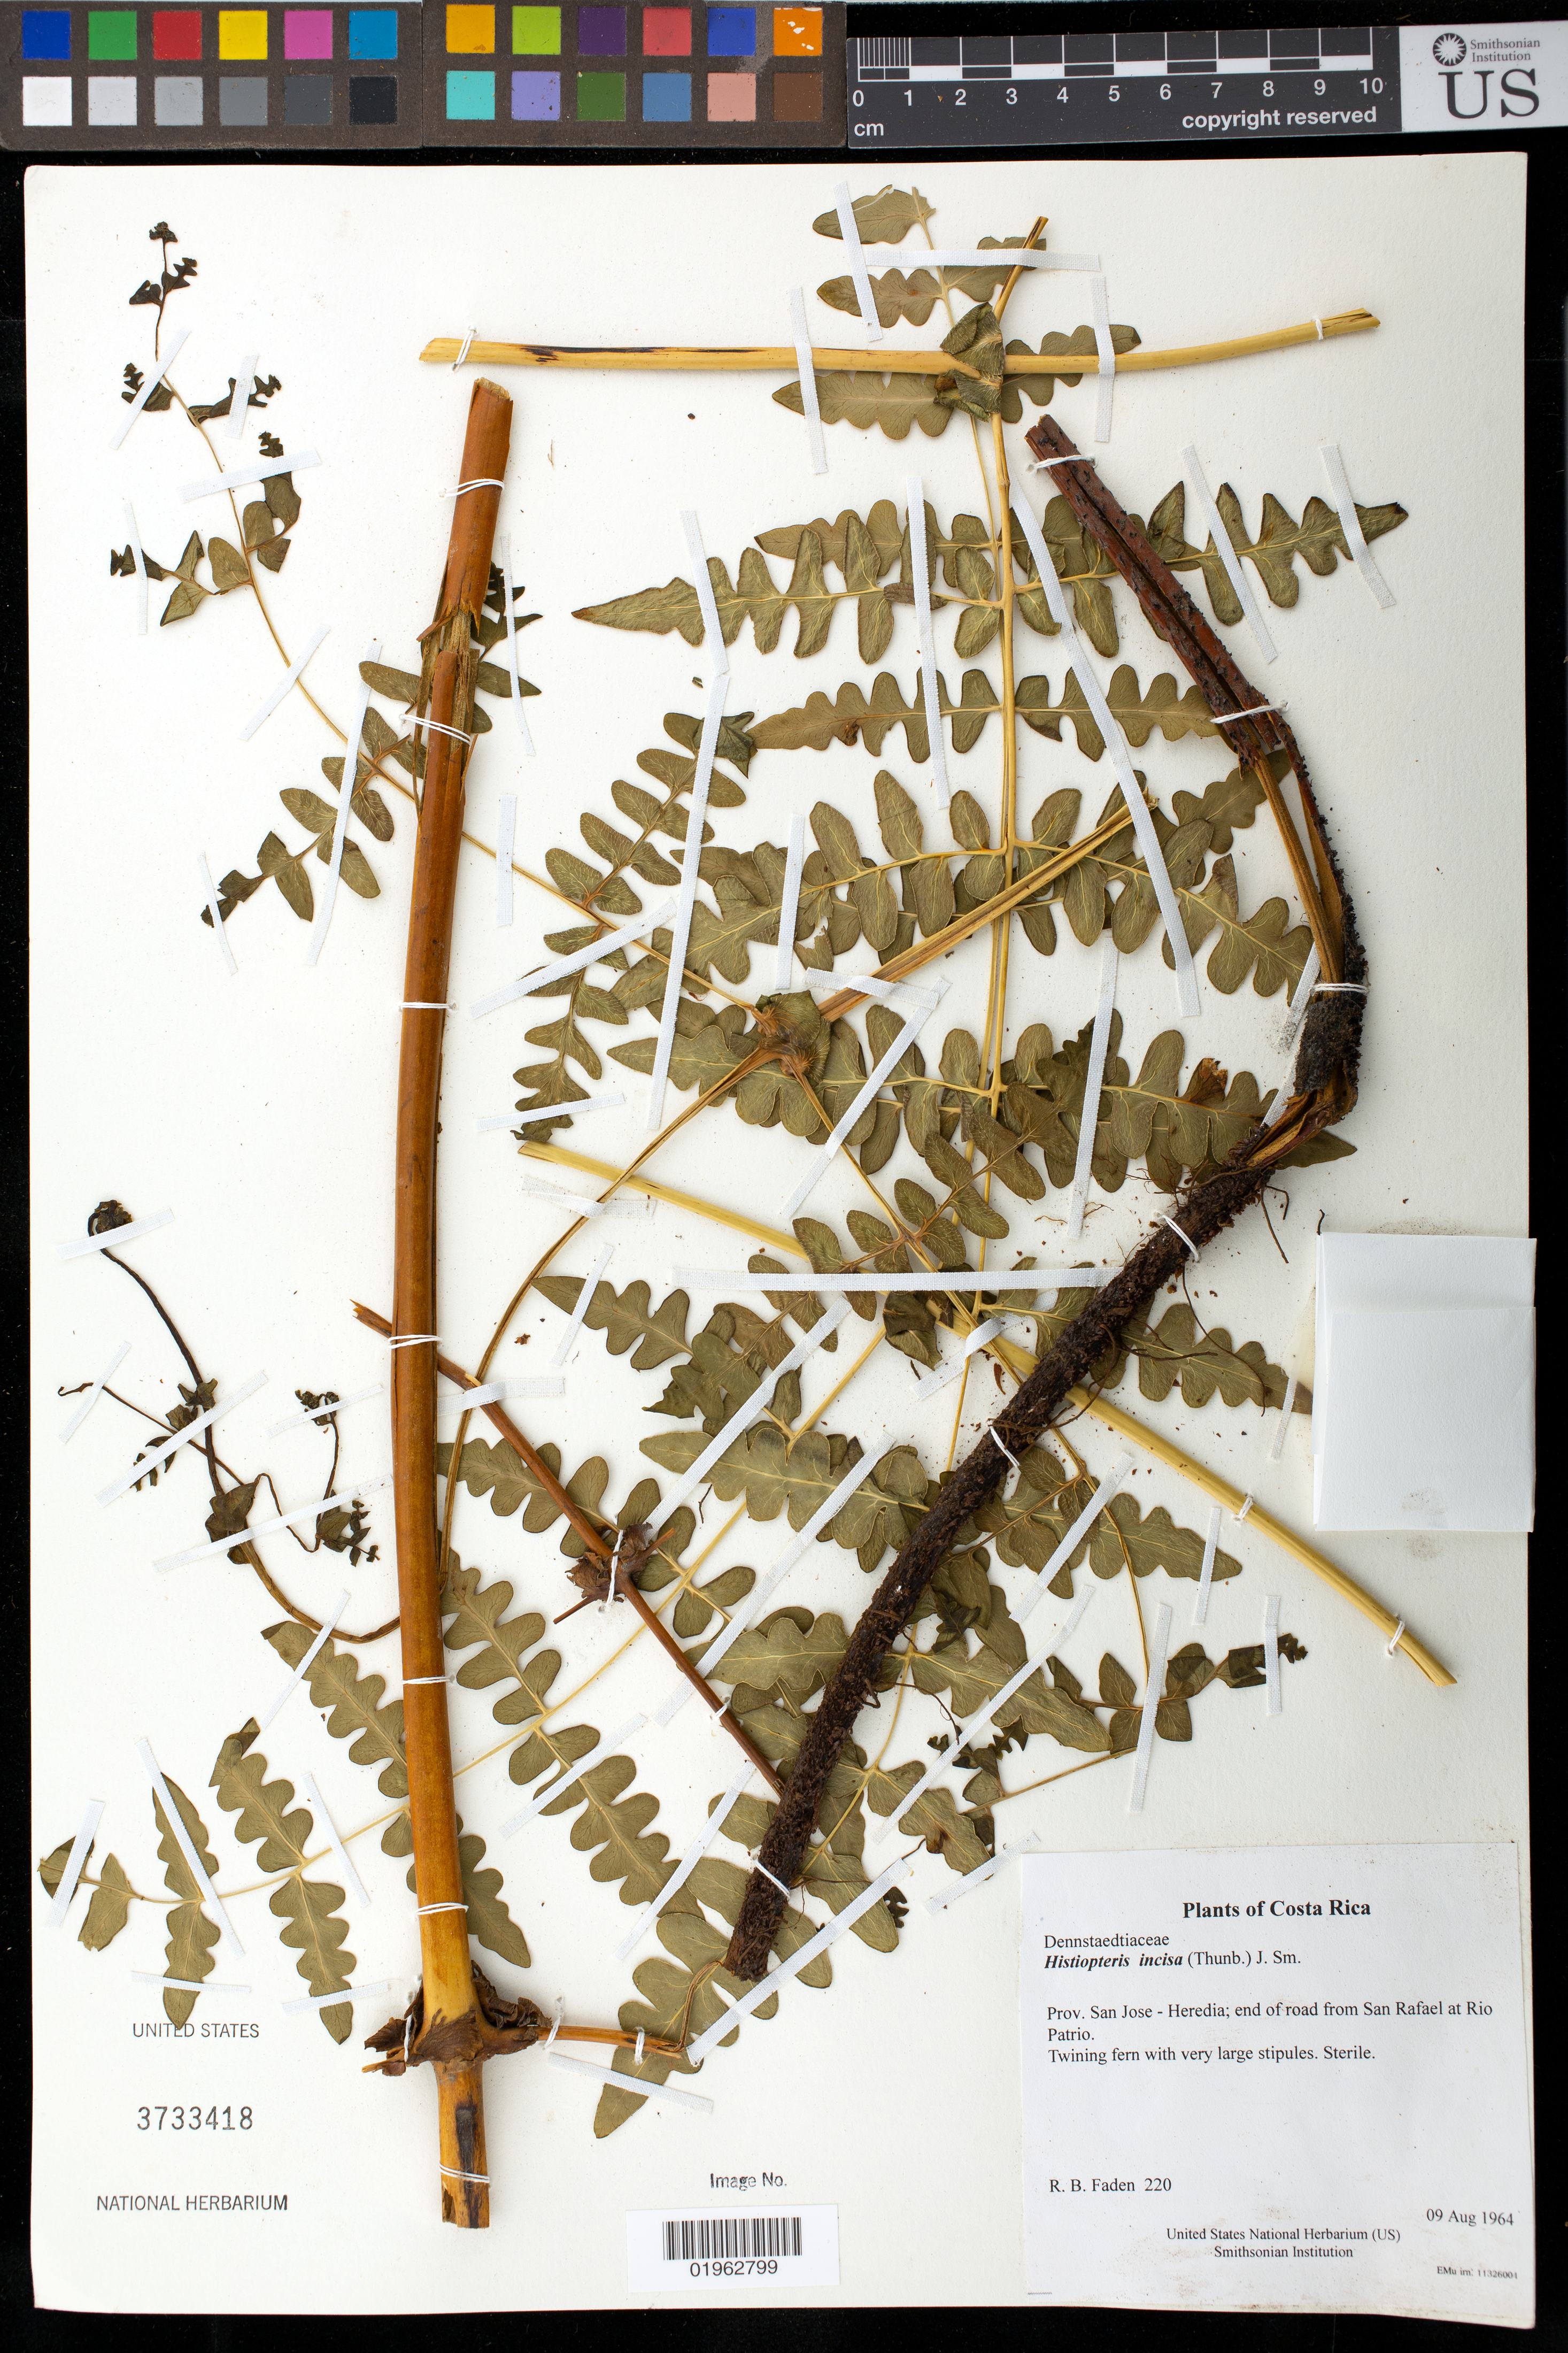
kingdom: Plantae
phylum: Tracheophyta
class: Polypodiopsida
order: Polypodiales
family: Dennstaedtiaceae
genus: Histiopteris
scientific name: Histiopteris incisa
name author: (Thunb.) J. Sm.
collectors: R. B. Faden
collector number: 220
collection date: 1964-08-09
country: Costa Rica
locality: Prov. San Jose - Heredia; end of road from San Rafael at Rio Patrio.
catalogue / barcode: US 3733418